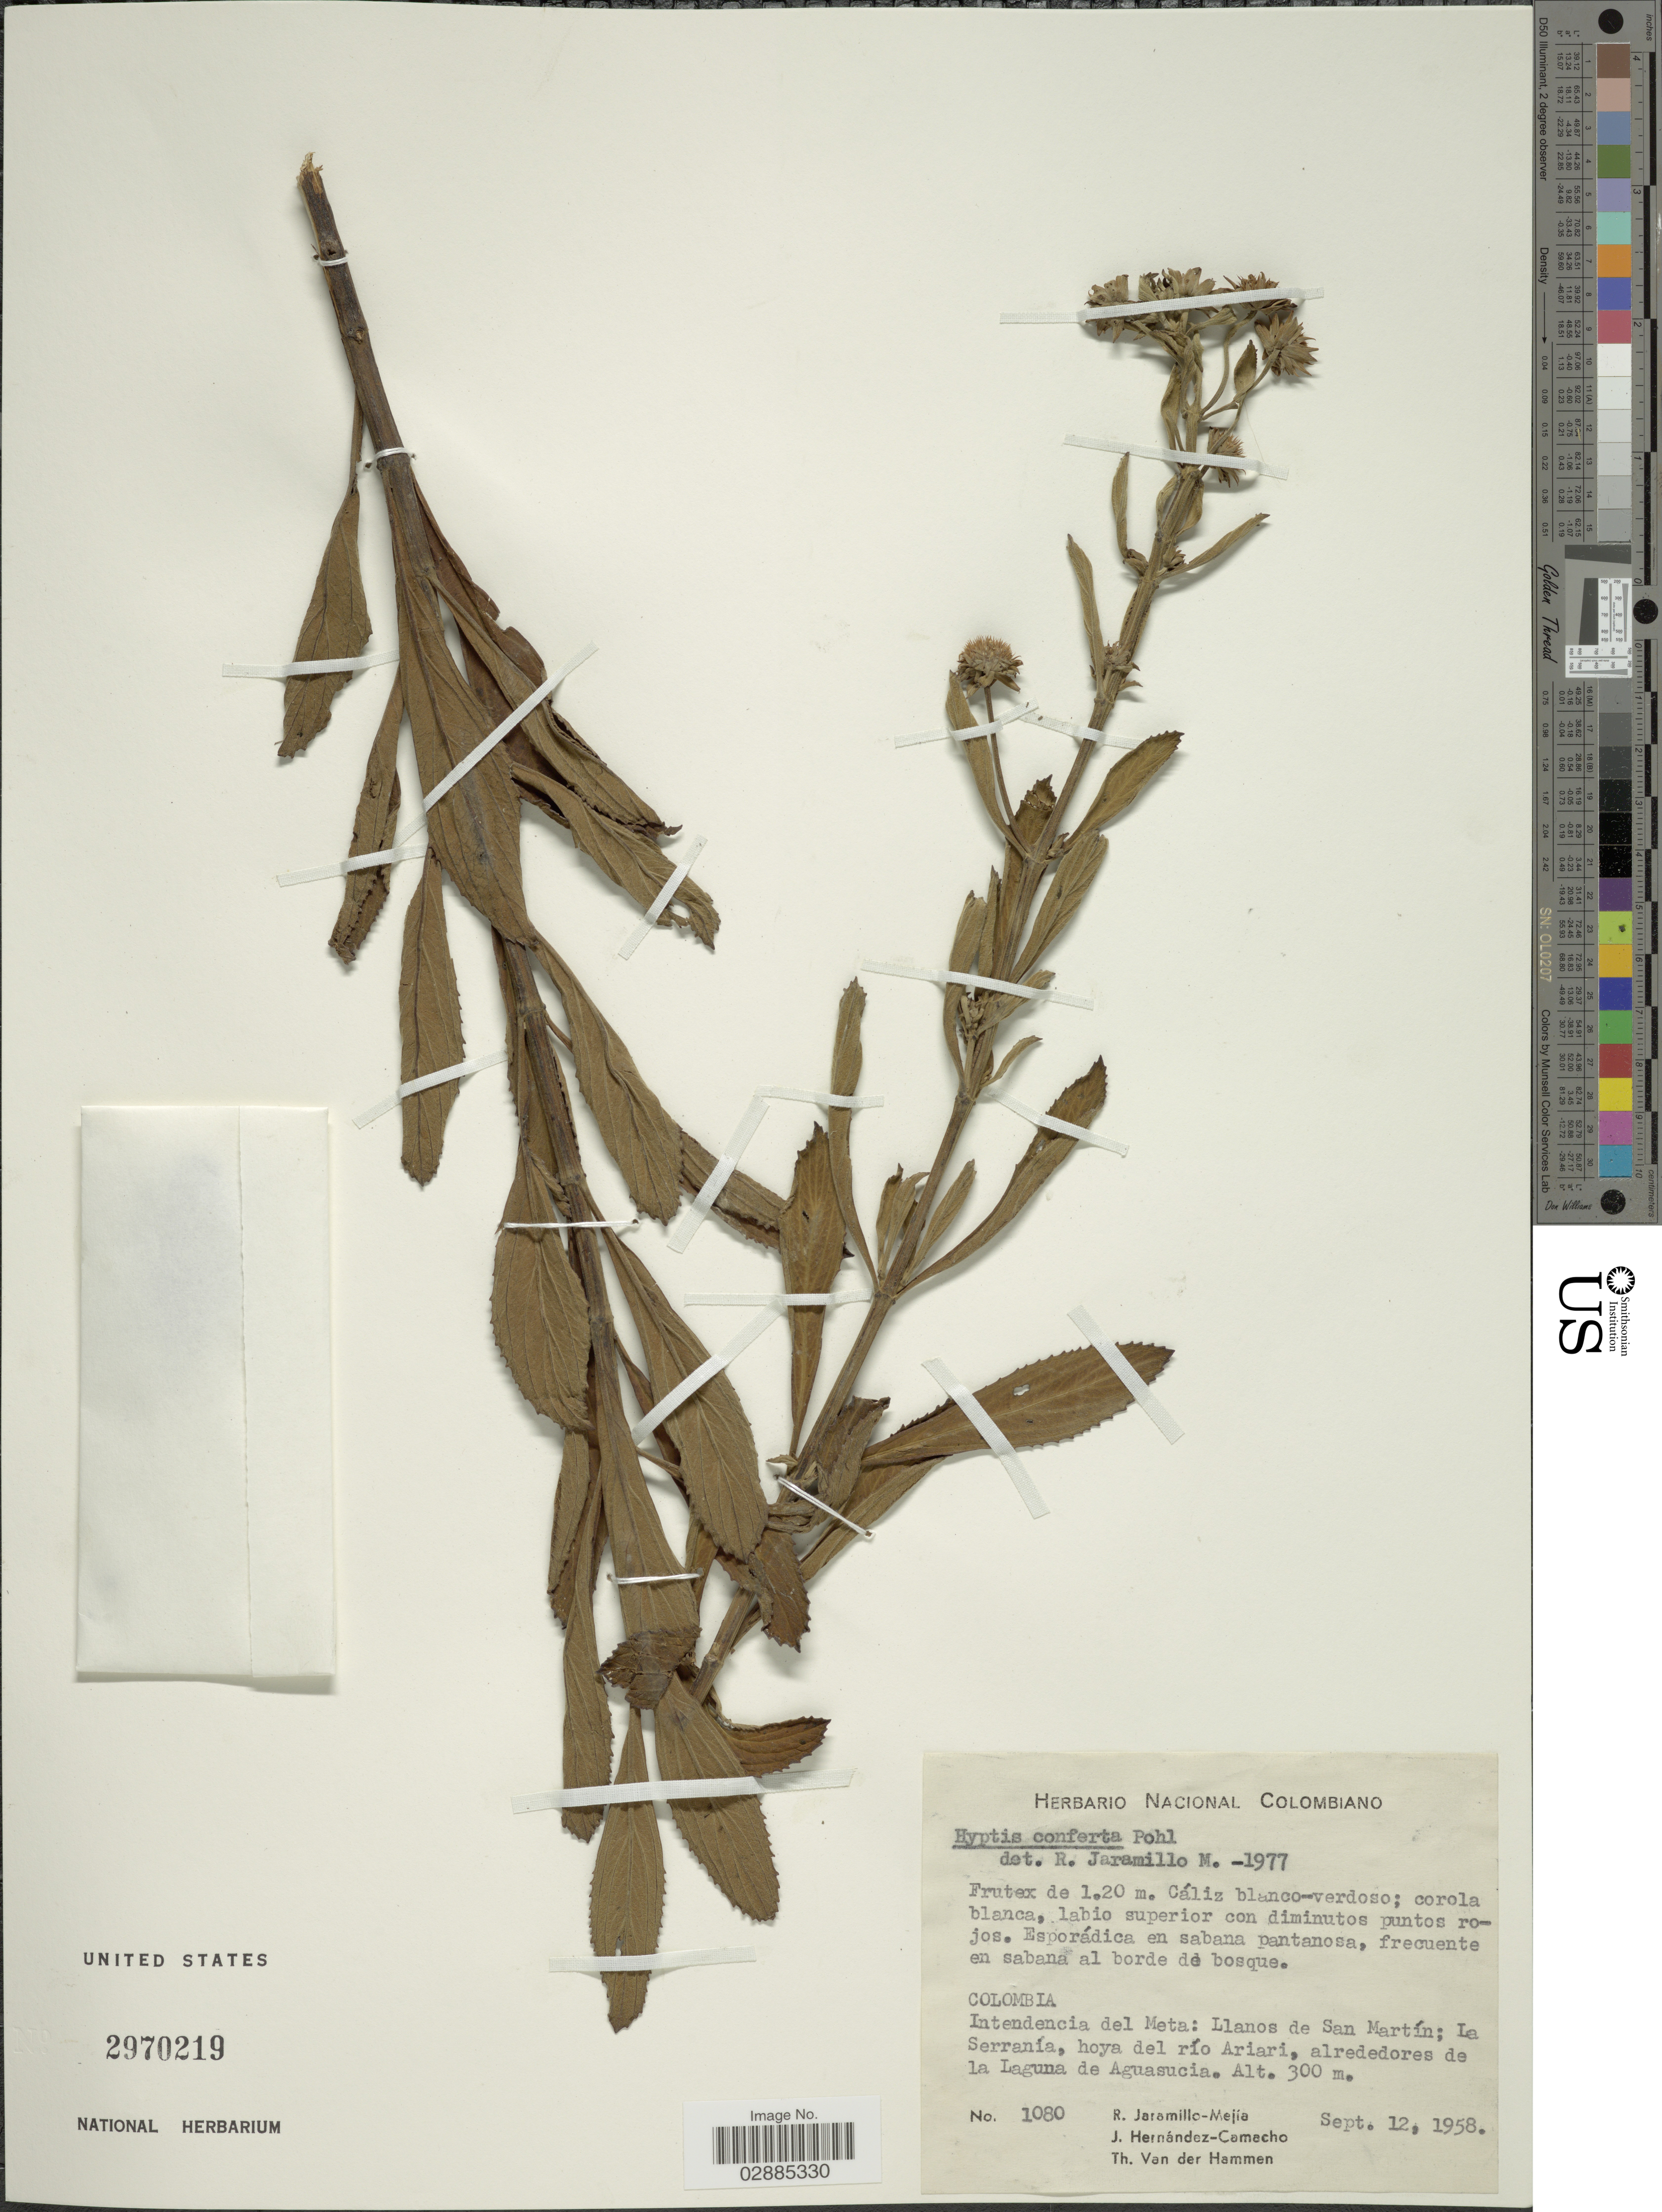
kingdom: Plantae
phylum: Tracheophyta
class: Magnoliopsida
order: Lamiales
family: Lamiaceae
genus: Hyptis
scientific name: Hyptis conferta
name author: Pohl ex Benth.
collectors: R. Jaramillo M., J. Hernandez Camacho & T. Hammen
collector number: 1080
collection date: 1958-09-12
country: Colombia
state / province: Meta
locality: Intendencia del Meta: Llanos de San Martín; La Serrania, hoya del río Ariari, alrededores de la Laguna de Aguasucia.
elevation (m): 300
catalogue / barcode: US 2970219